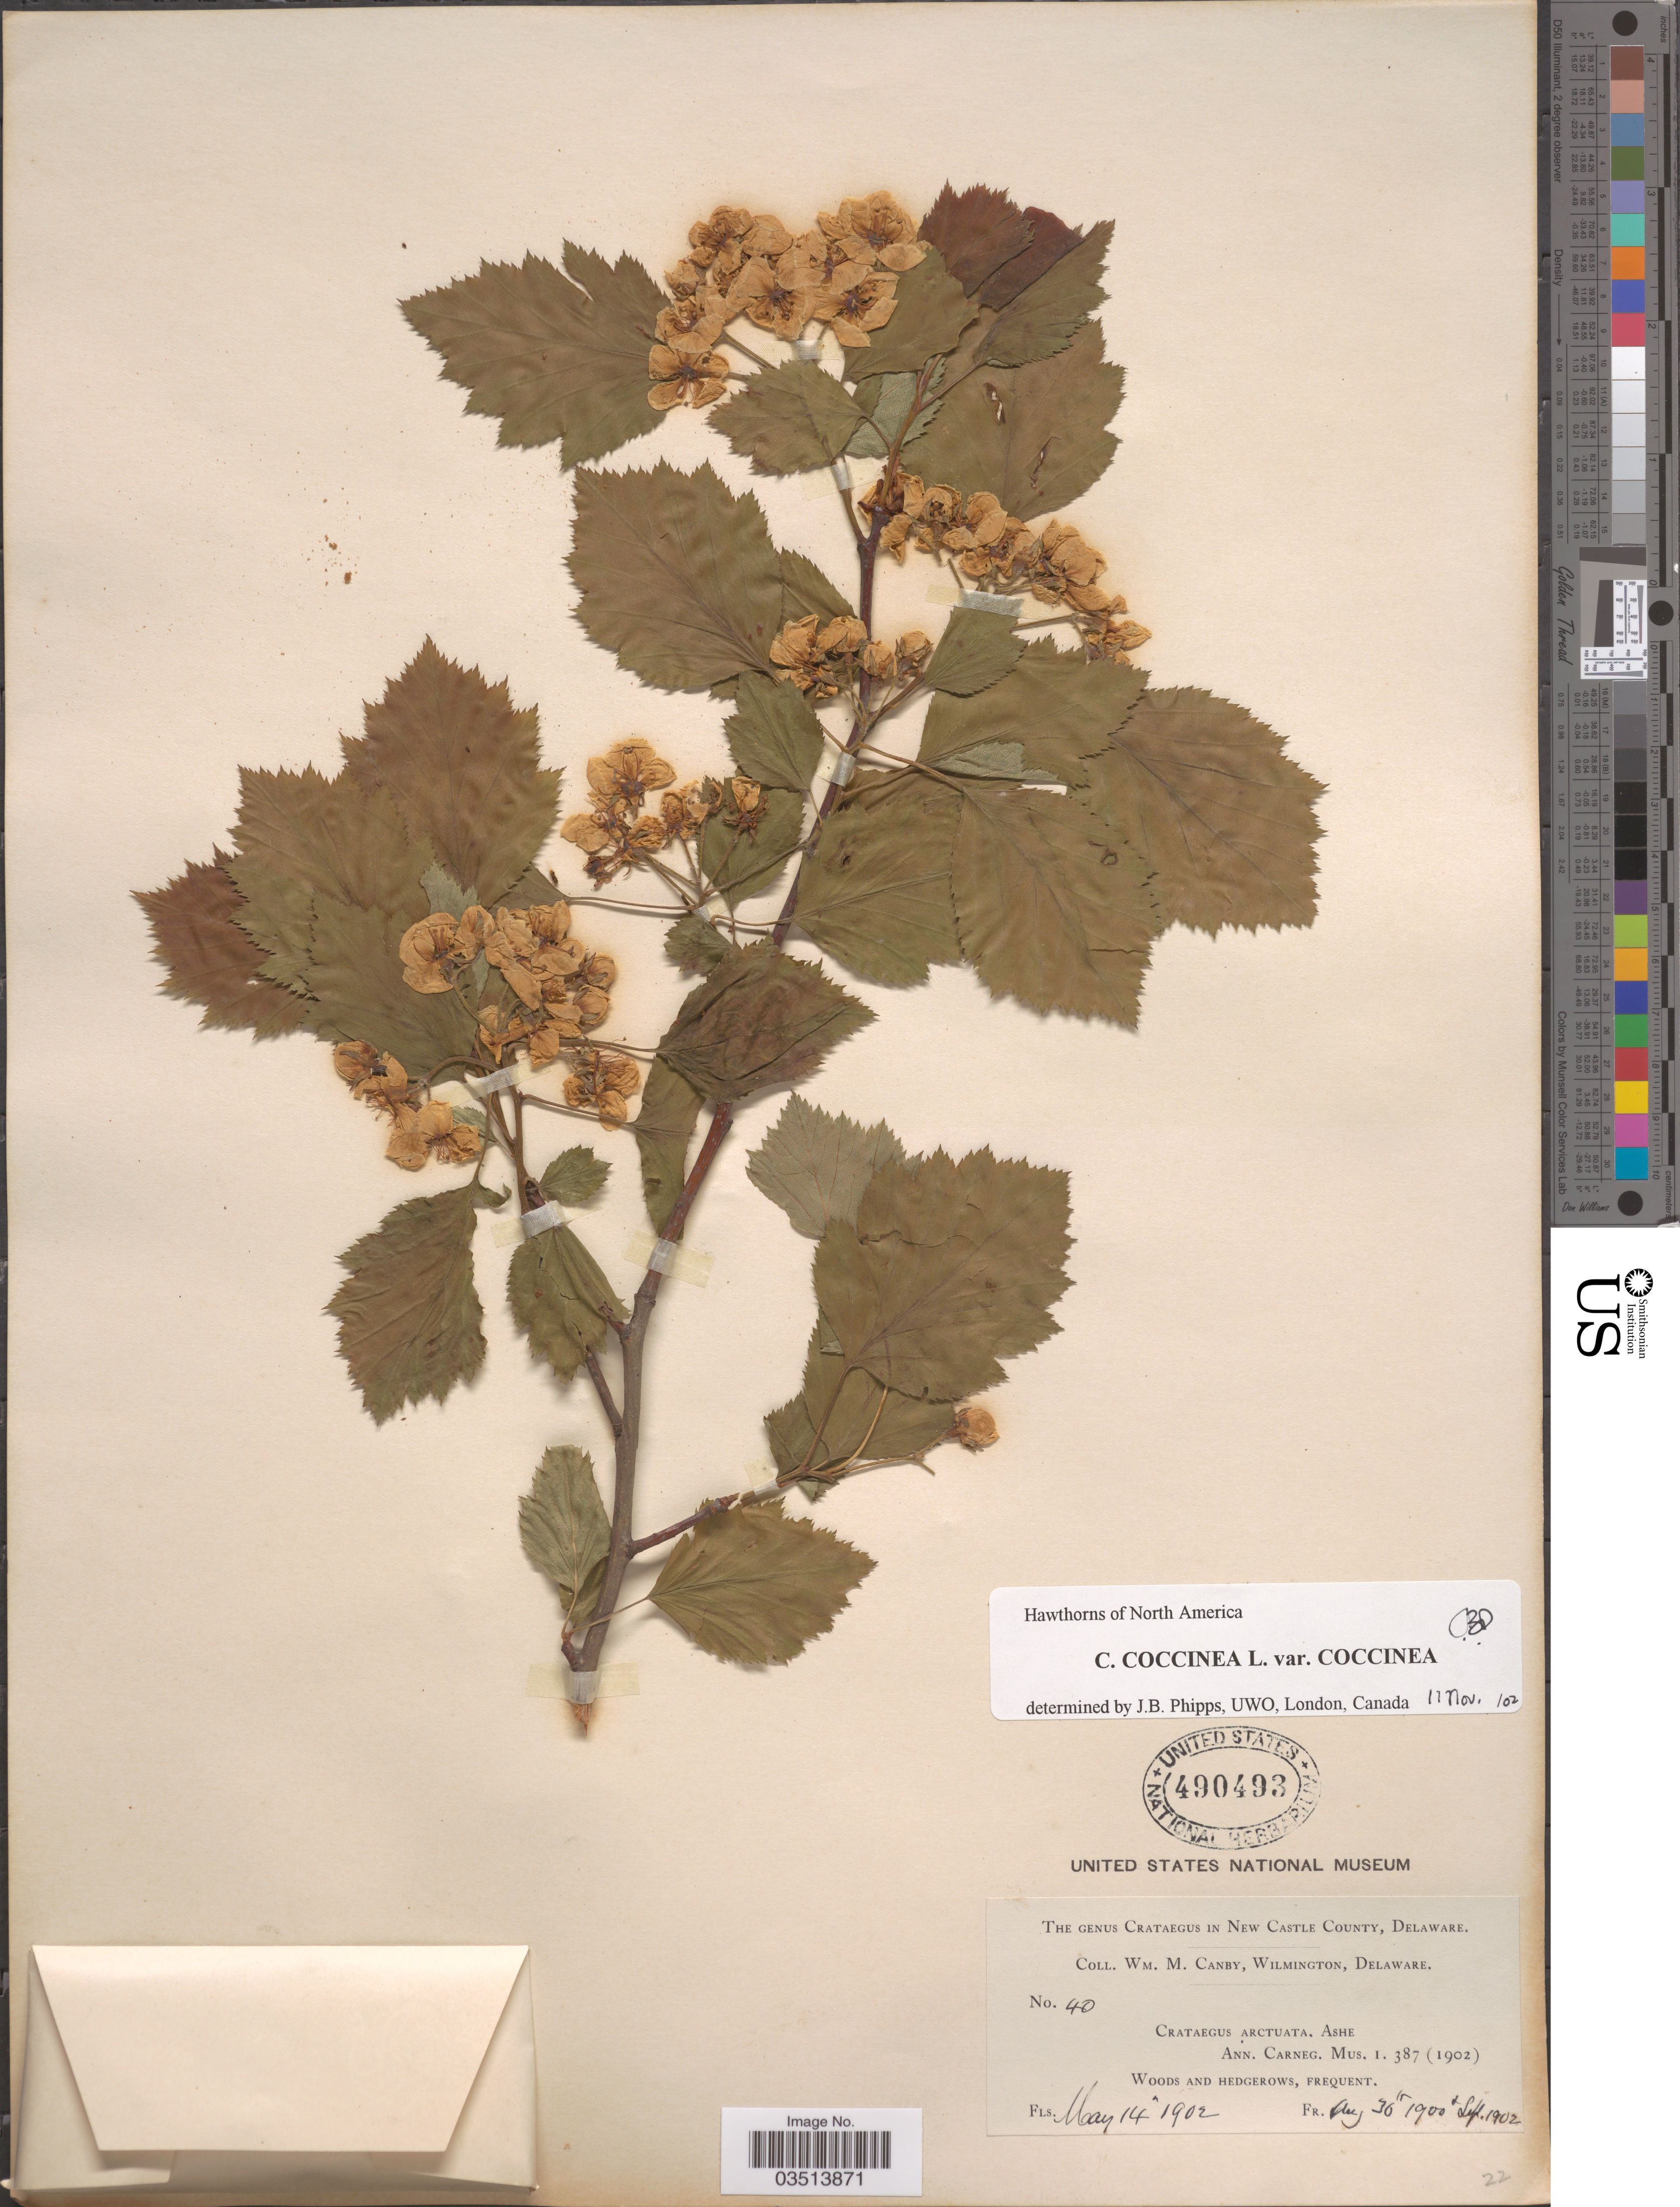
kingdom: Plantae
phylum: Tracheophyta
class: Magnoliopsida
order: Rosales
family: Rosaceae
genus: Crataegus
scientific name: Crataegus coccinea var. coccinea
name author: Ashe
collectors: W. M. Canby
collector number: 40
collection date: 1902-05-14/1902-09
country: United States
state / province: Delaware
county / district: New Castle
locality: New Castle County. Woods and Hedgerows.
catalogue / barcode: US 490493